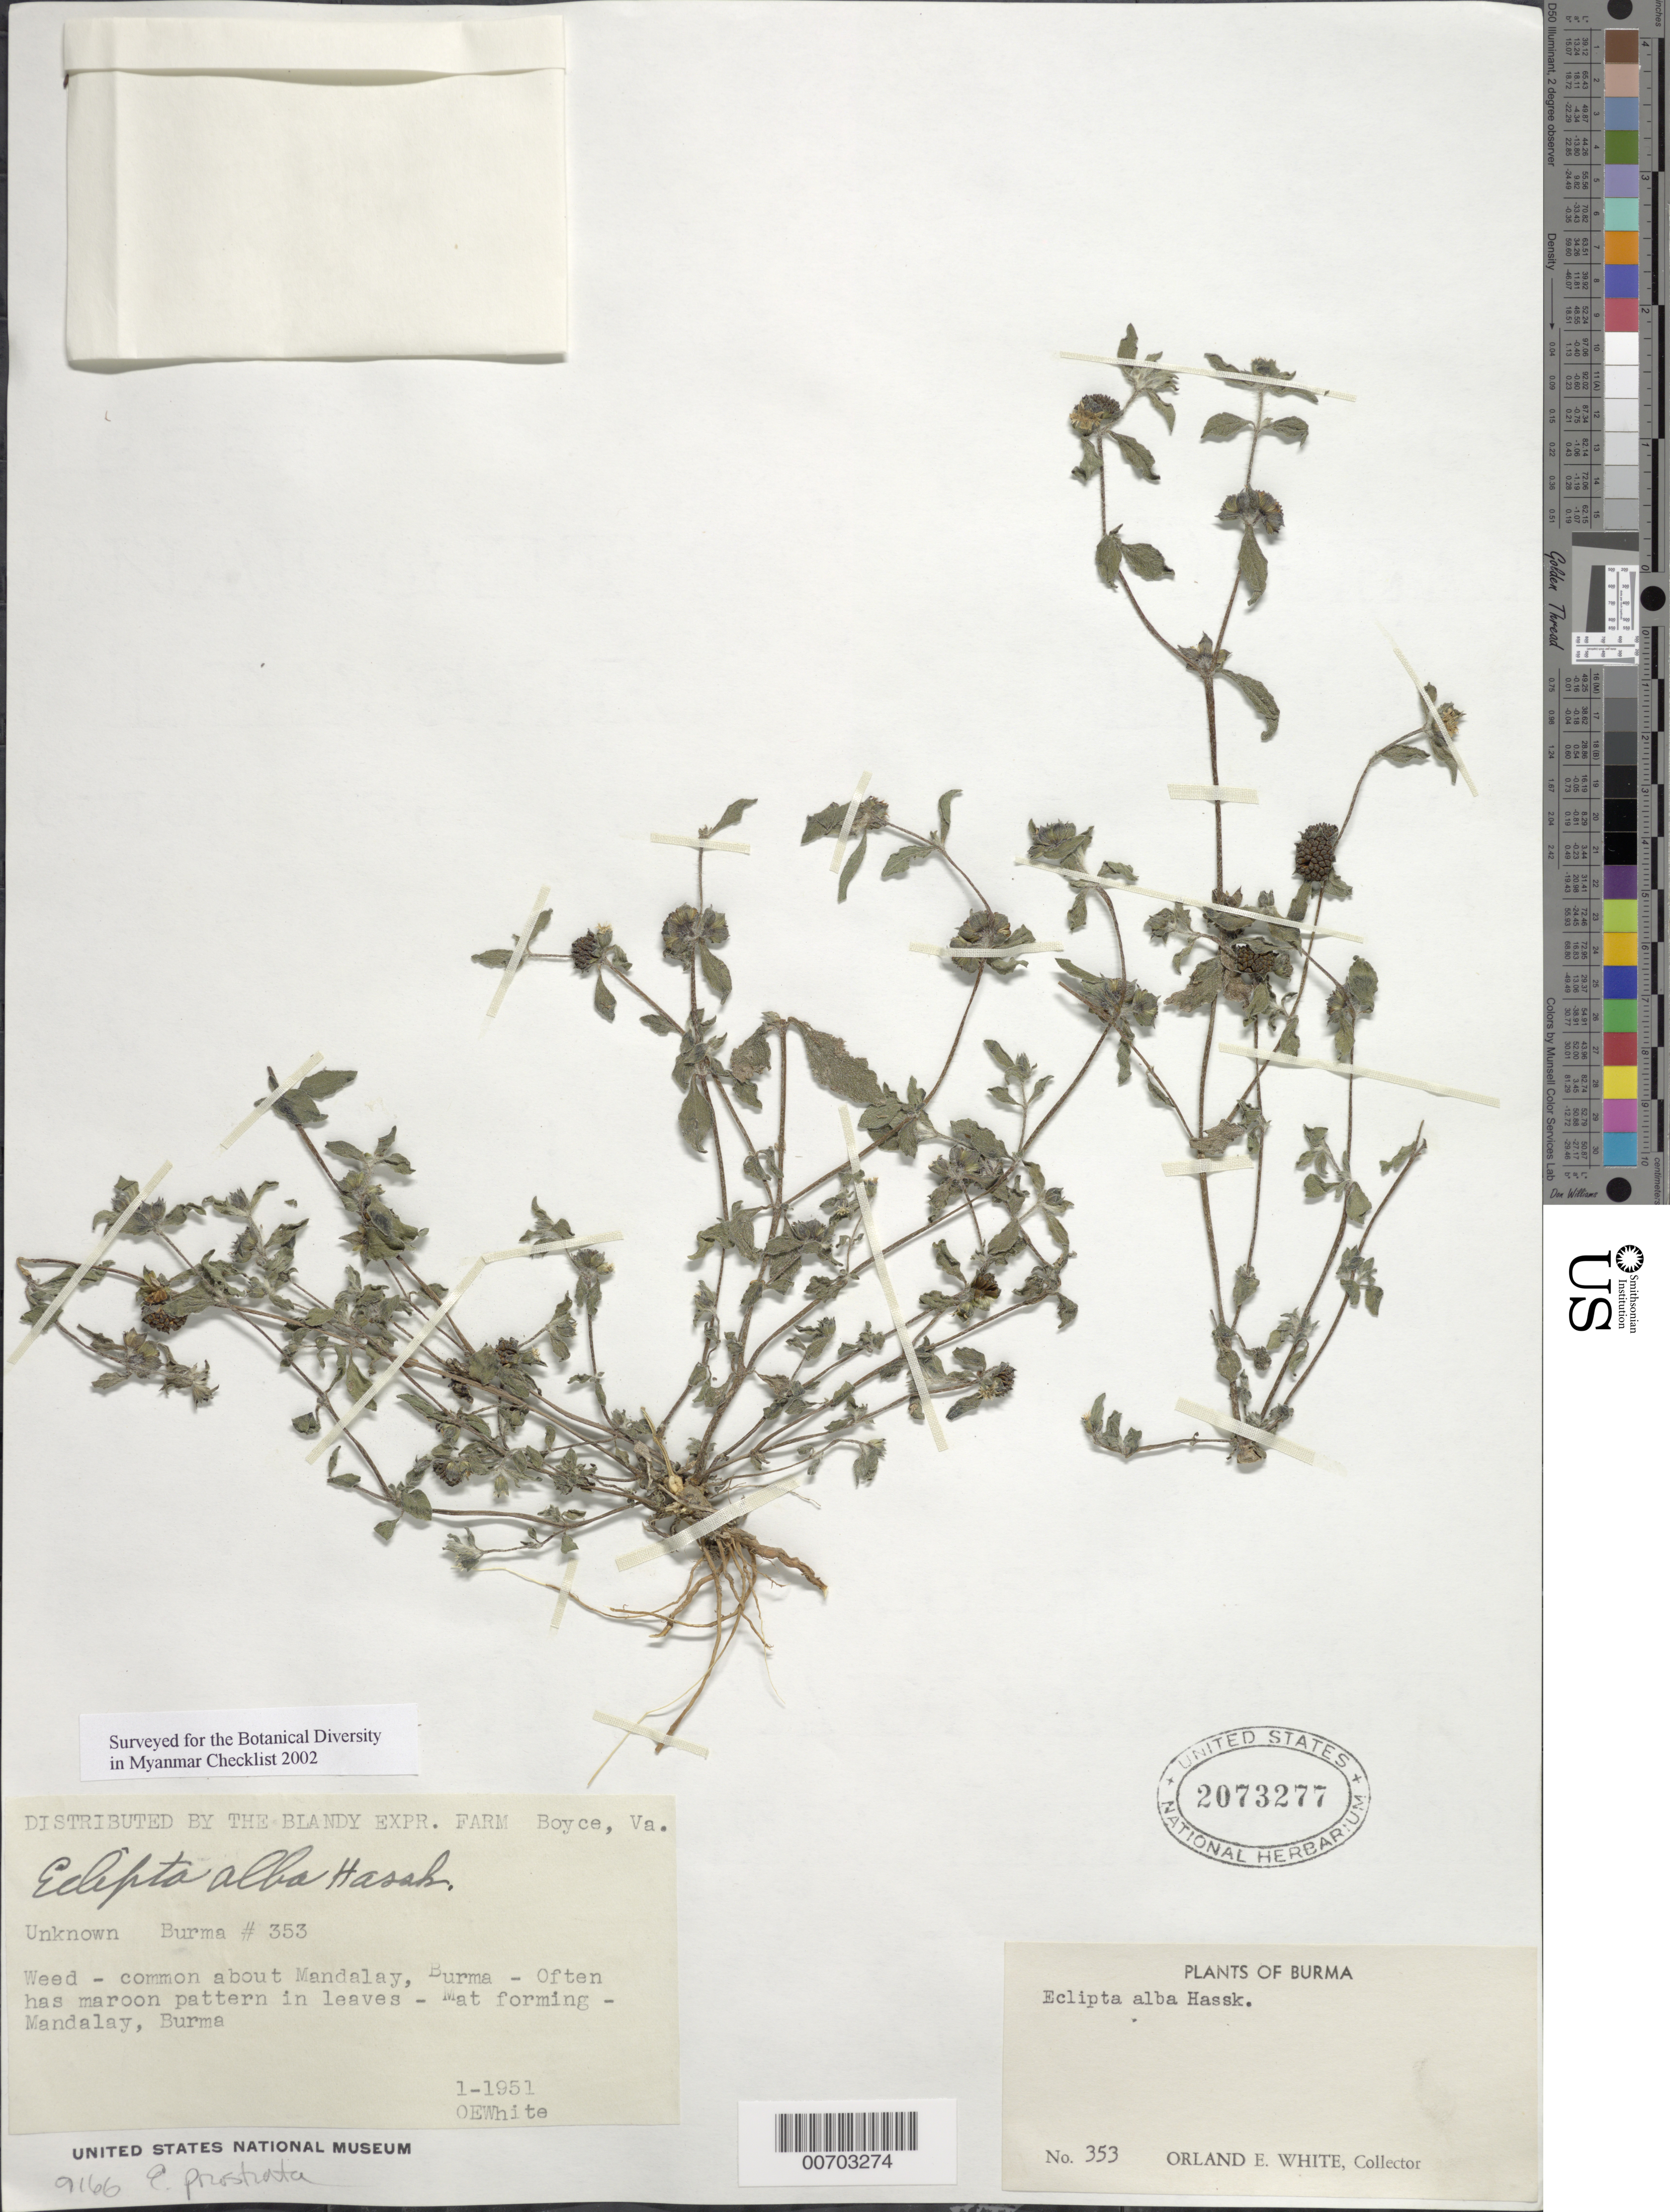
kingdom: Plantae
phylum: Tracheophyta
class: Magnoliopsida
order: Asterales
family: Asteraceae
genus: Eclipta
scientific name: Eclipta prostrata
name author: (L.) L.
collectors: O. E. White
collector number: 353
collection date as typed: Jan 1951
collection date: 1951-01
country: Myanmar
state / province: Mandalay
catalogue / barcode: US 2073277